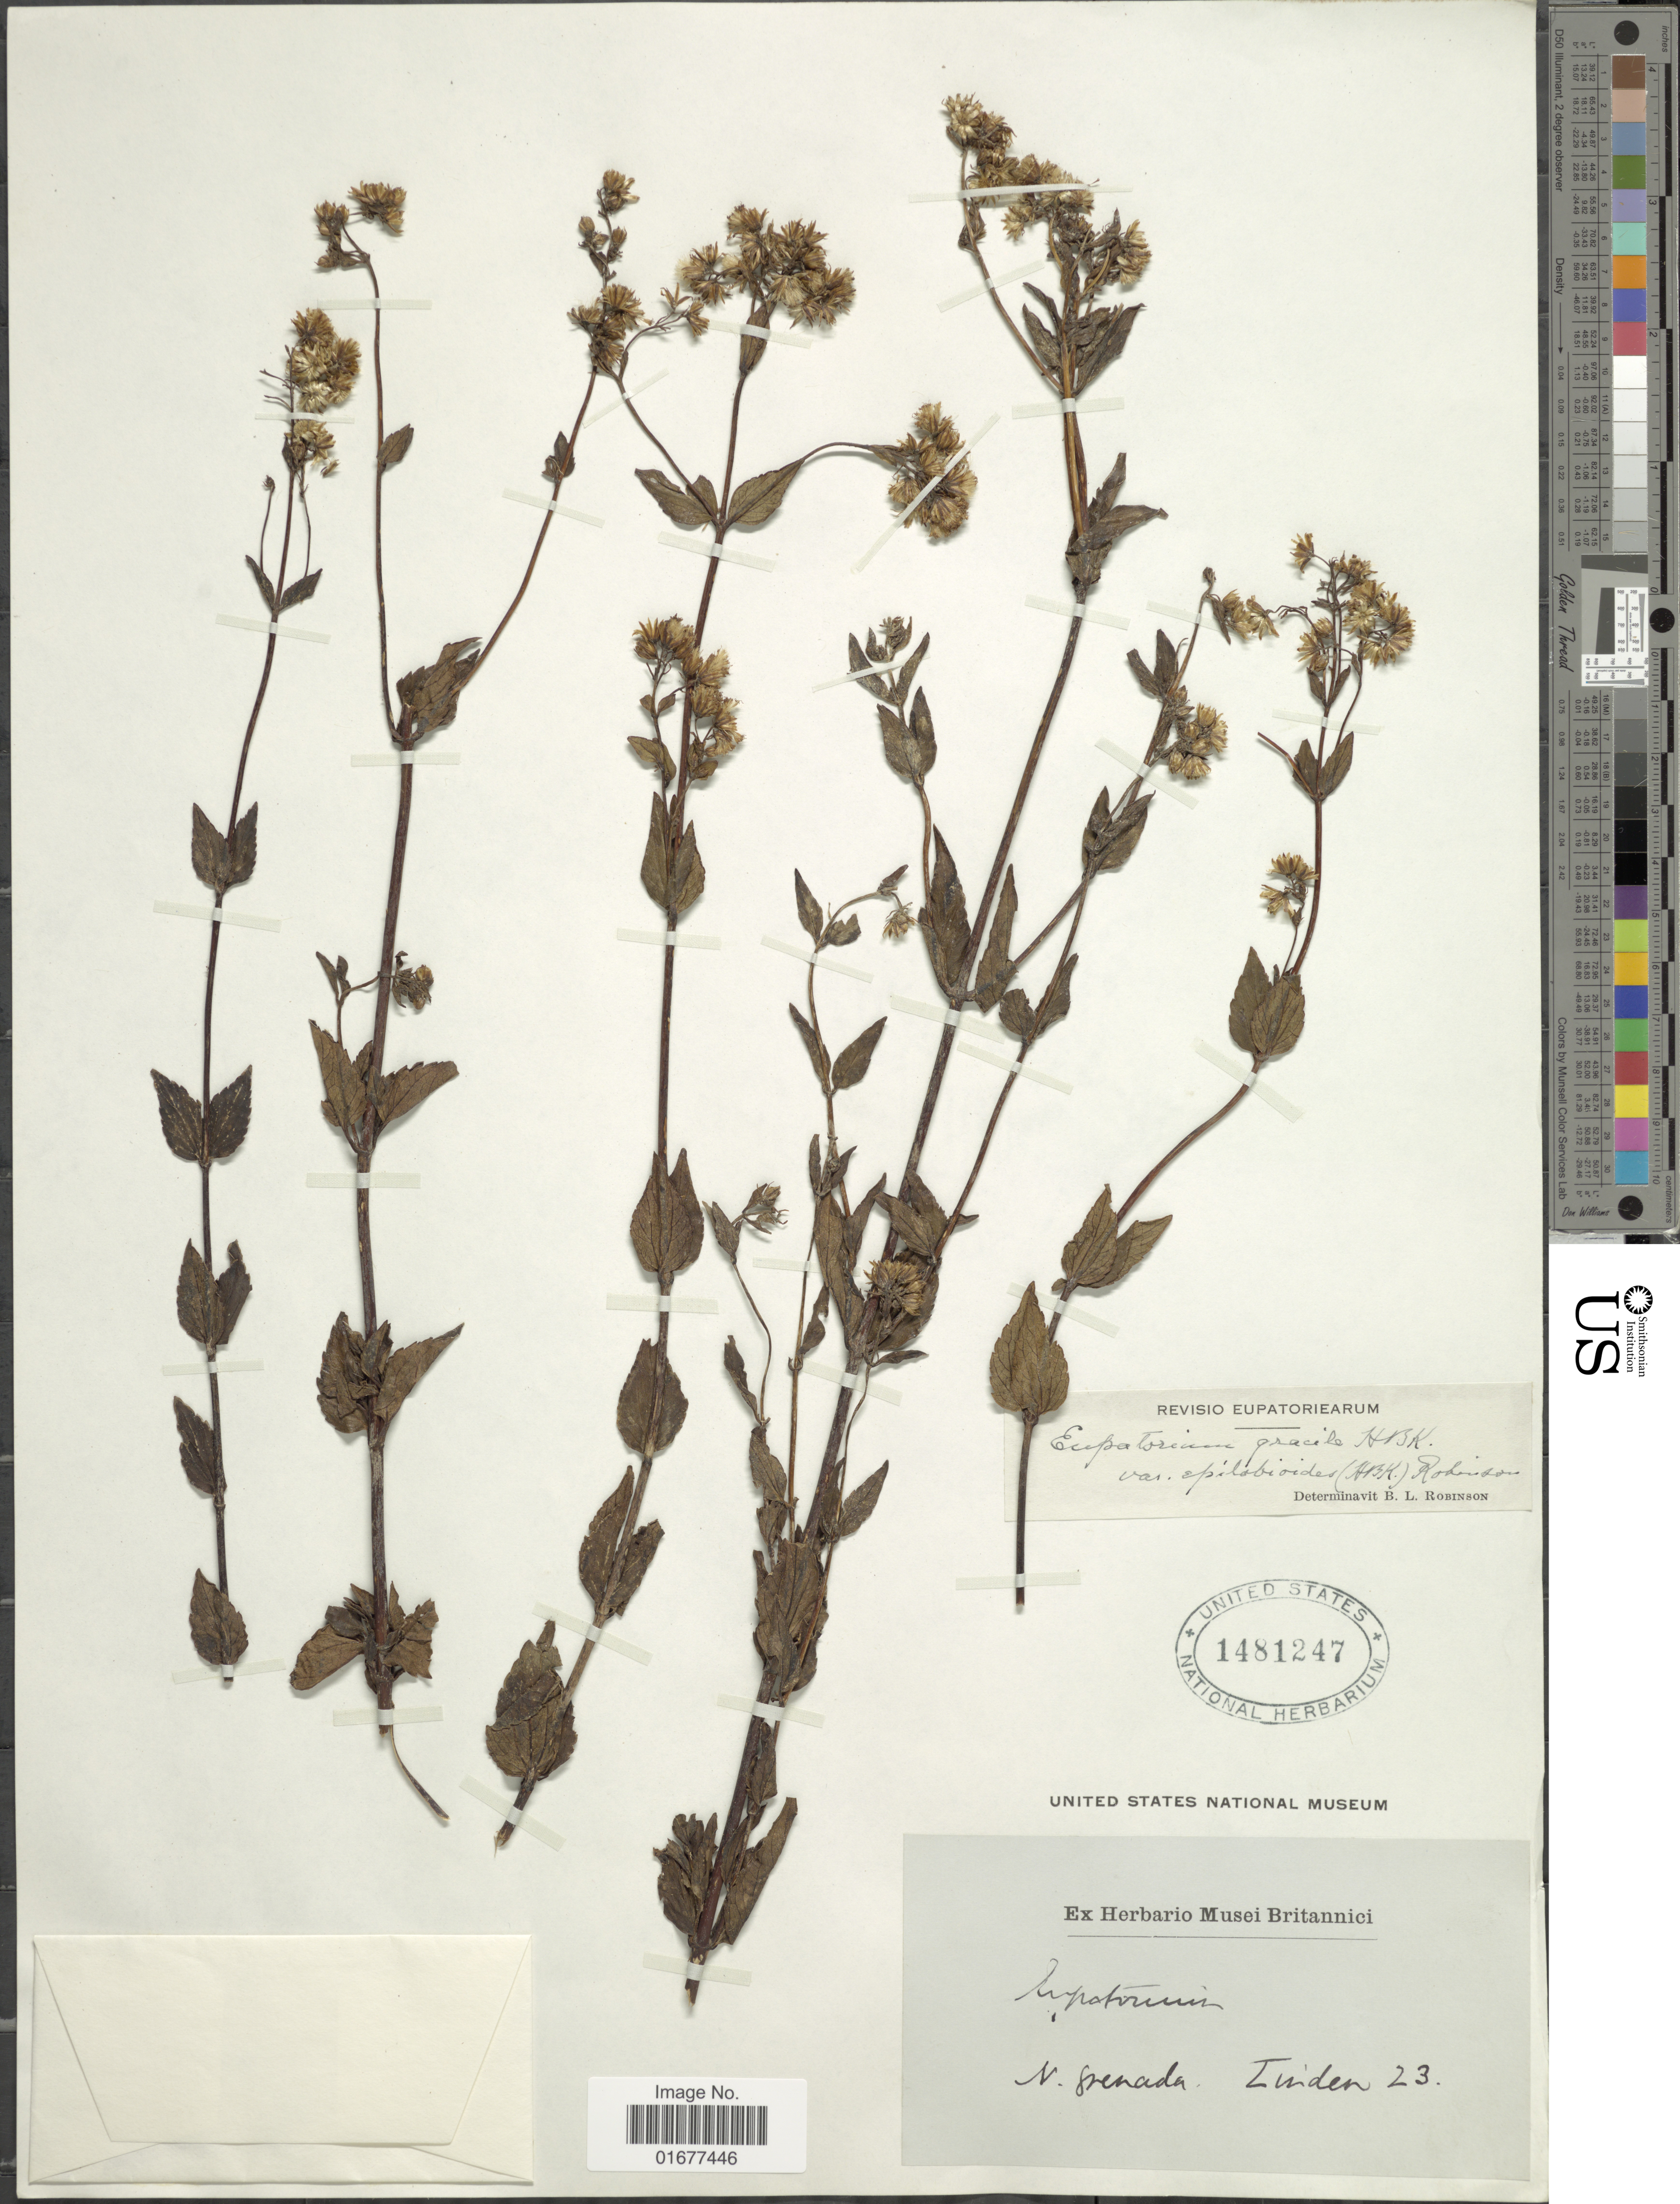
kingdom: Plantae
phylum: Tracheophyta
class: Magnoliopsida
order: Asterales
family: Asteraceae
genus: Ageratina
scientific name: Ageratina gracilis var. epilobioides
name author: (Kunth) R.M. King & H. Rob. ex Luteyn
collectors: -- Linden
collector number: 23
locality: N. Grenada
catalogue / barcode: US 1481247